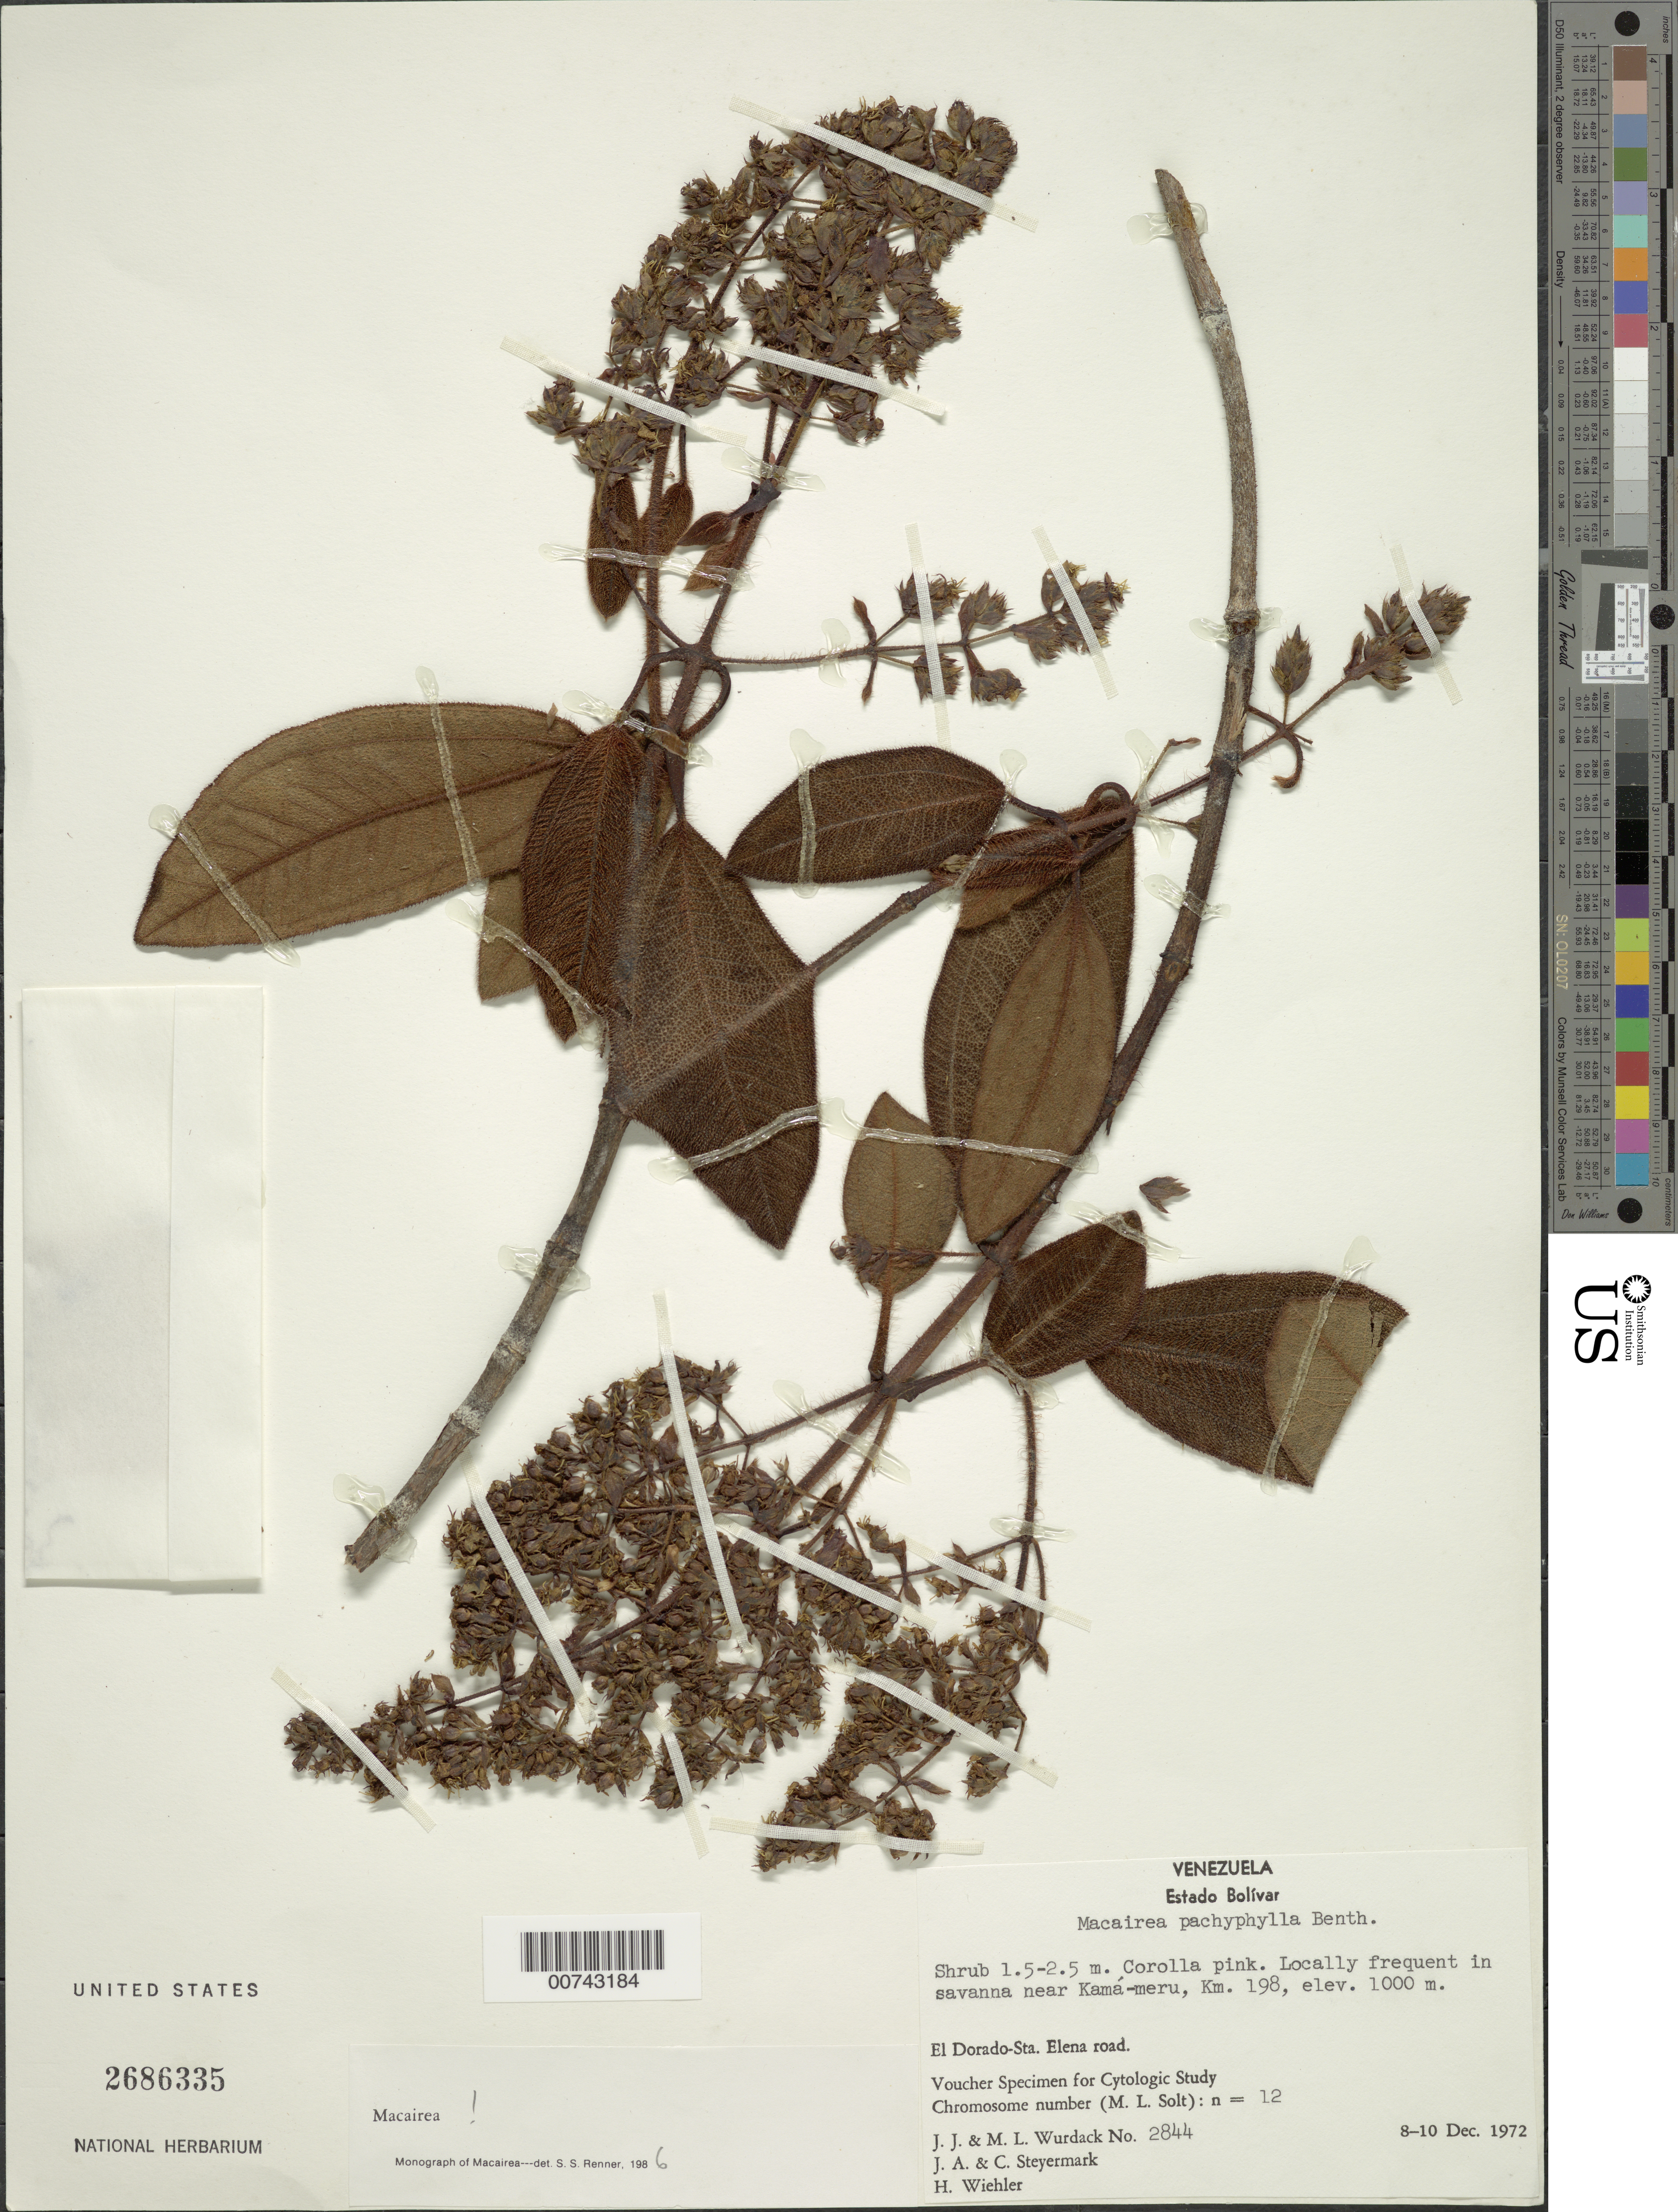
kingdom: Plantae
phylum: Tracheophyta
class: Magnoliopsida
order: Myrtales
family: Melastomataceae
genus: Macairea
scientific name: Macairea pachyphylla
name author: Benth.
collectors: J. J. Wurdack, M. L. Wurdack, J. Steyermark & C. Steyermark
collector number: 2844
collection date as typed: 8-Dec-72 to 10-Dec-72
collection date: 1972-12-08/1972-12-10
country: Venezuela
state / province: Bolívar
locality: El Dorado to Sta. Elena road, near Kama-meru, km 198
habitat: Savanna near Kama-meru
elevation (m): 1000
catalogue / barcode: US 2686335